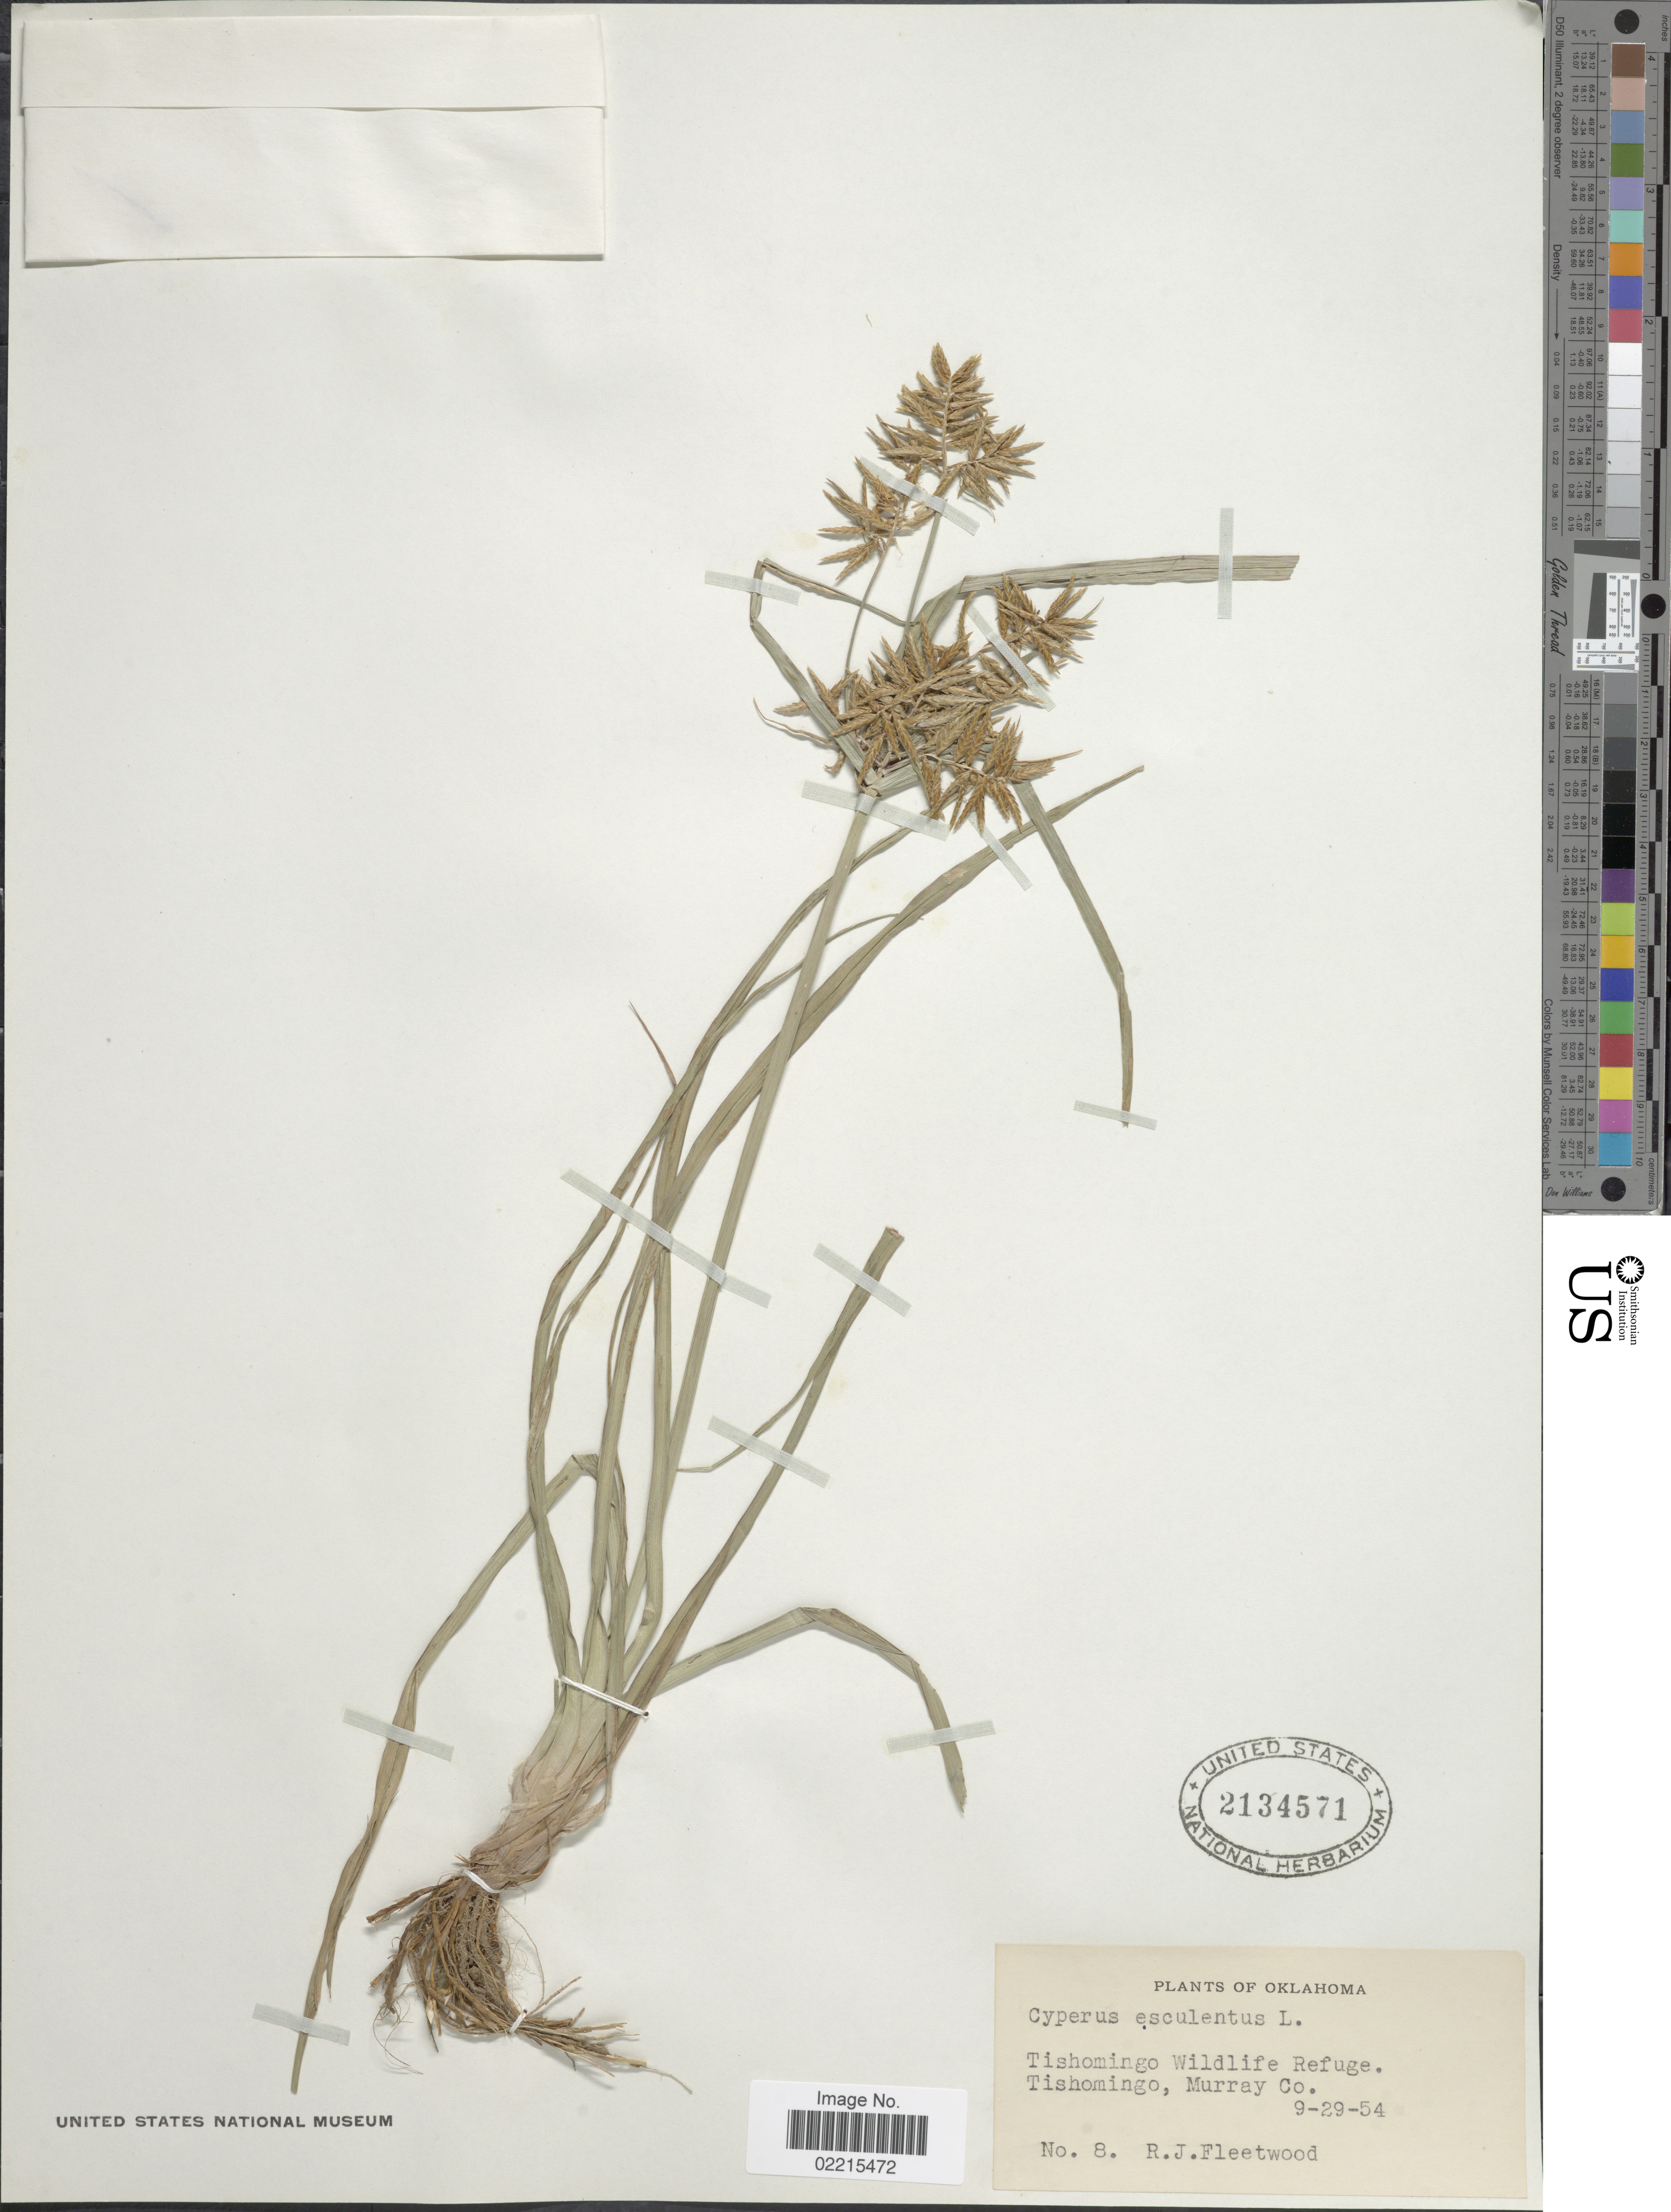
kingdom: Plantae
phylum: Tracheophyta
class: Liliopsida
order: Poales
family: Cyperaceae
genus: Cyperus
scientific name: Cyperus esculentus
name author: L.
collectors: R. J. Fleetwood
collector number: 8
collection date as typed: Transcribed d/m/y: 29/9/54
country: United States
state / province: Oklahoma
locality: Tishomingo Wildlife Refuge. Tishomingo, Murray Co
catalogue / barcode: US 2134571